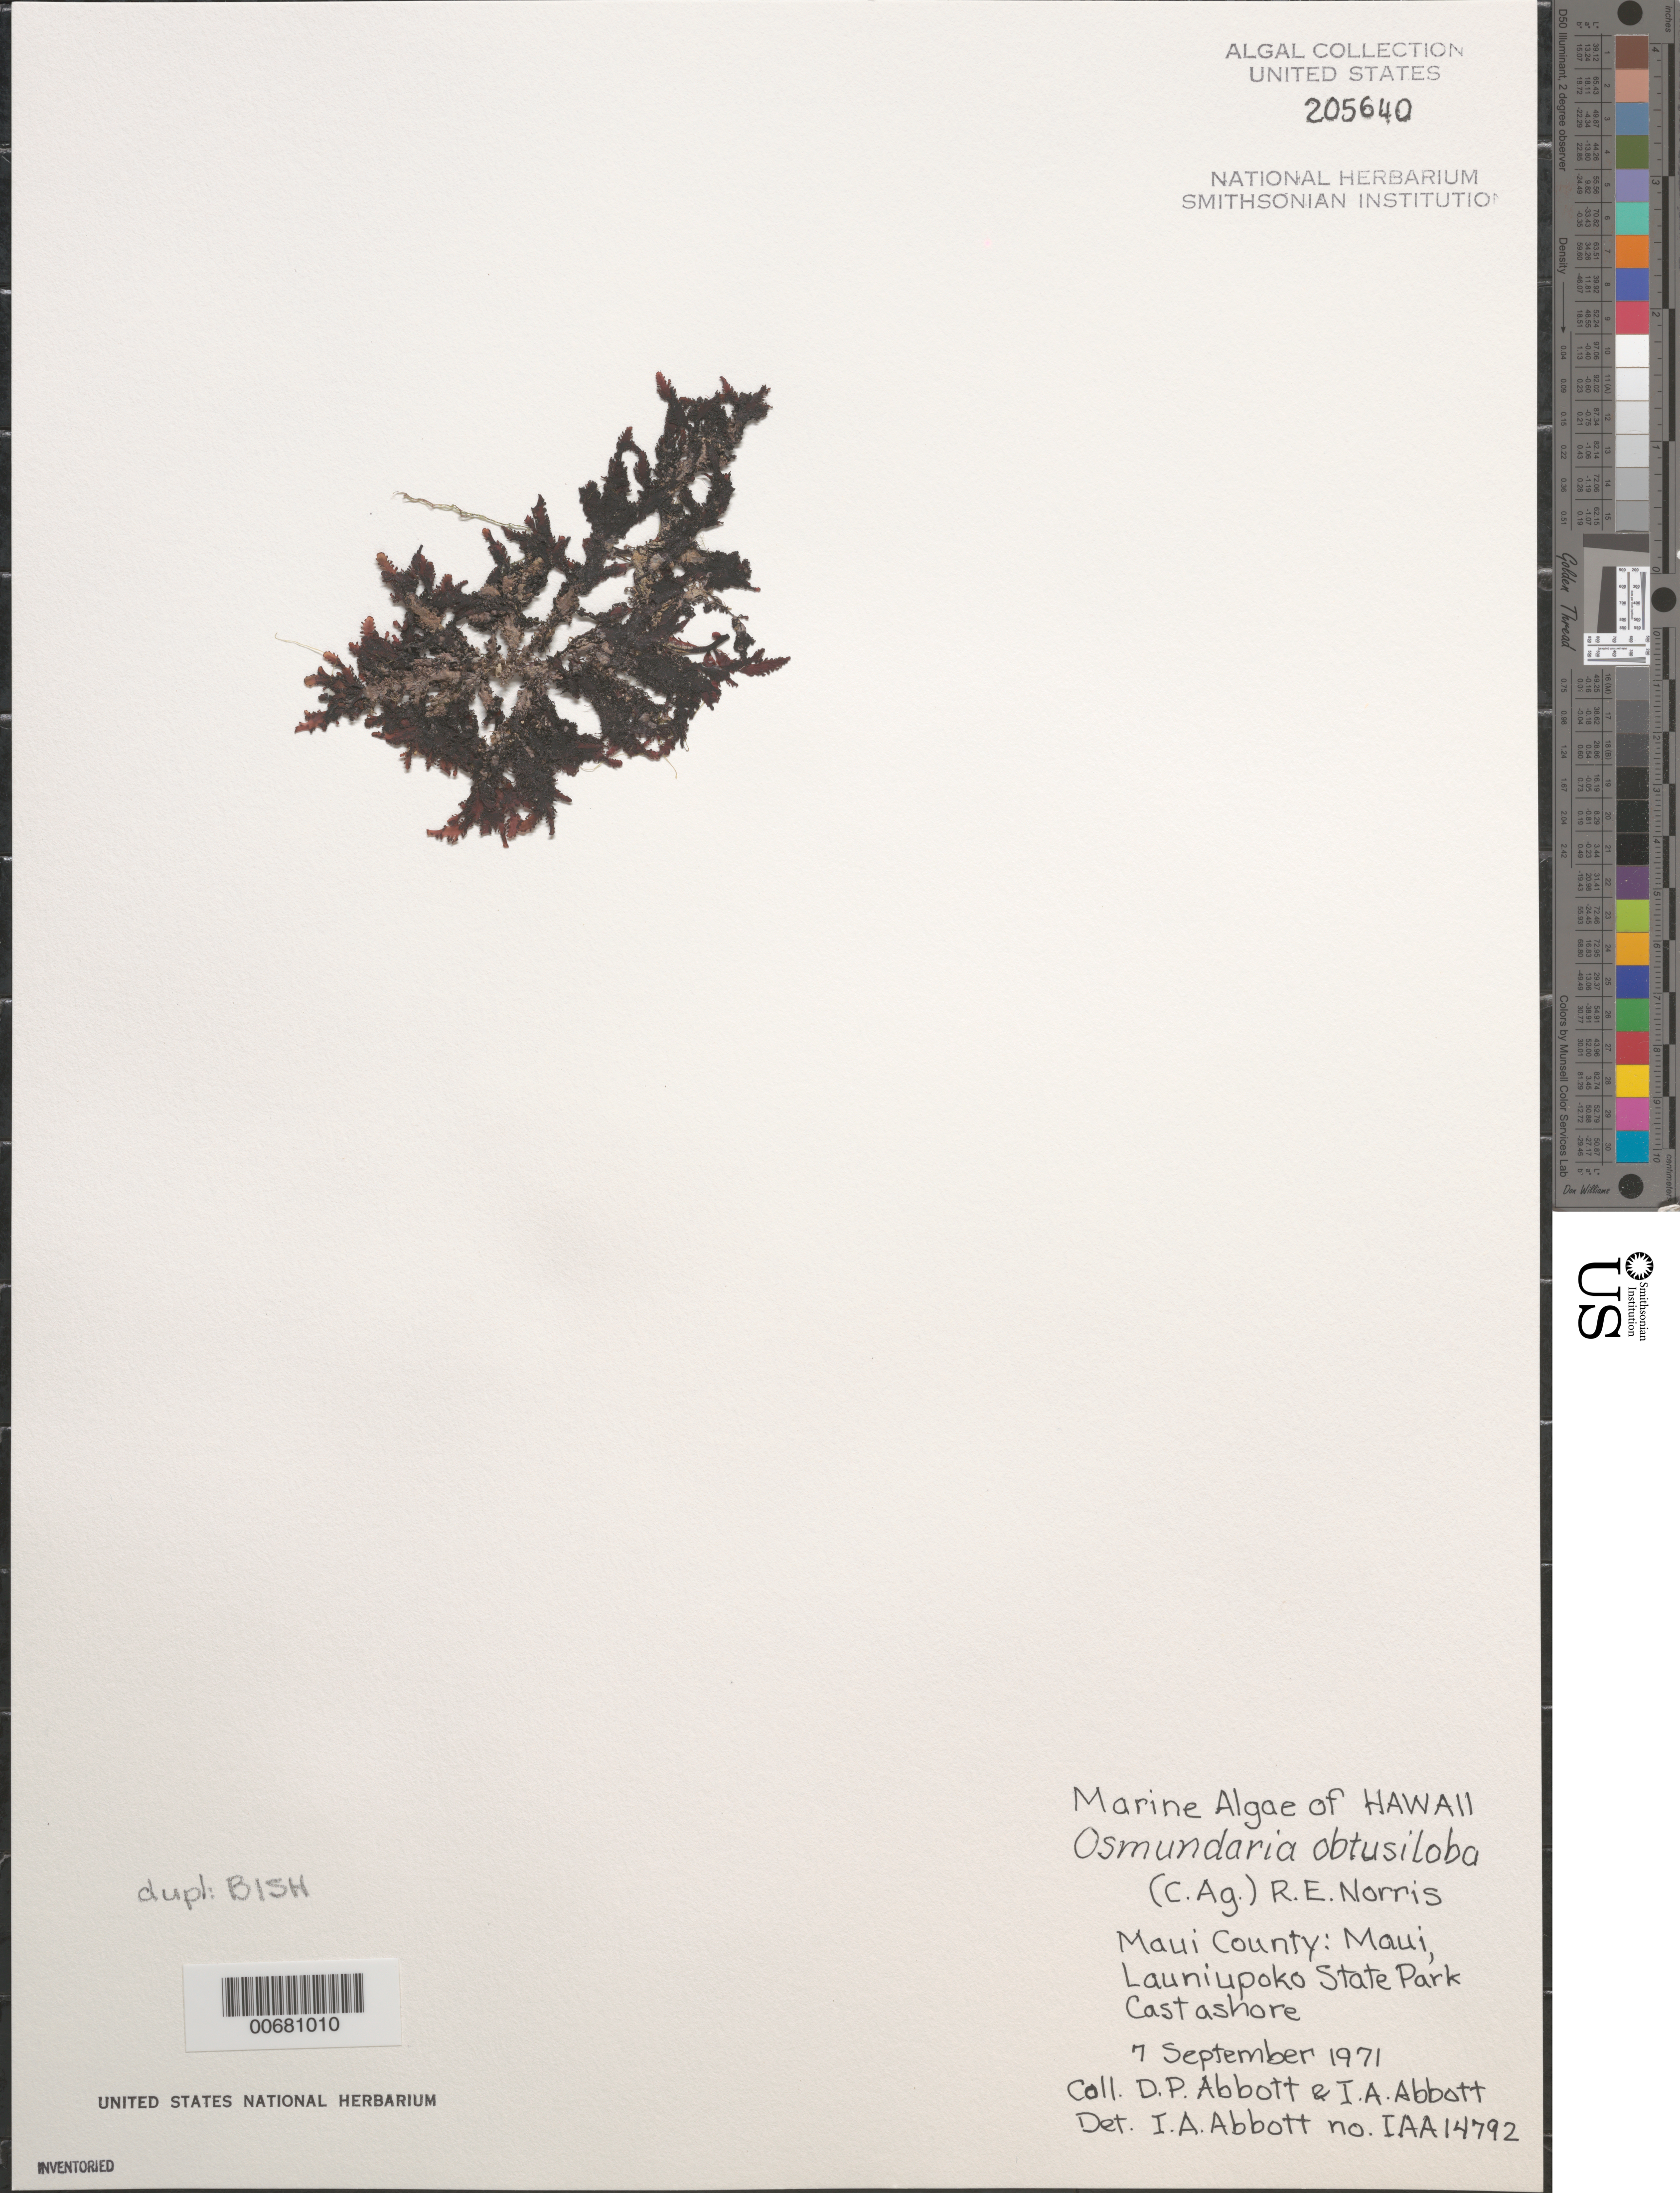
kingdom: Plantae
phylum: Rhodophyta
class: Florideophyceae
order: Ceramiales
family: Rhodomelaceae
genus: Osmundaria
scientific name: Osmundaria obtusiloba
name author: (C. Agardh) R.E. Norris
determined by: Abbott, Isabella A.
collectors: I. A. Abbott & D. P. Abbott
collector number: IAA 14792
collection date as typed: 07 Sep 1971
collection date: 1971-09-07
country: United States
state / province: Hawaii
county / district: Maui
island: Maui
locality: Launiupoko State Park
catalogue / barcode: US 205640